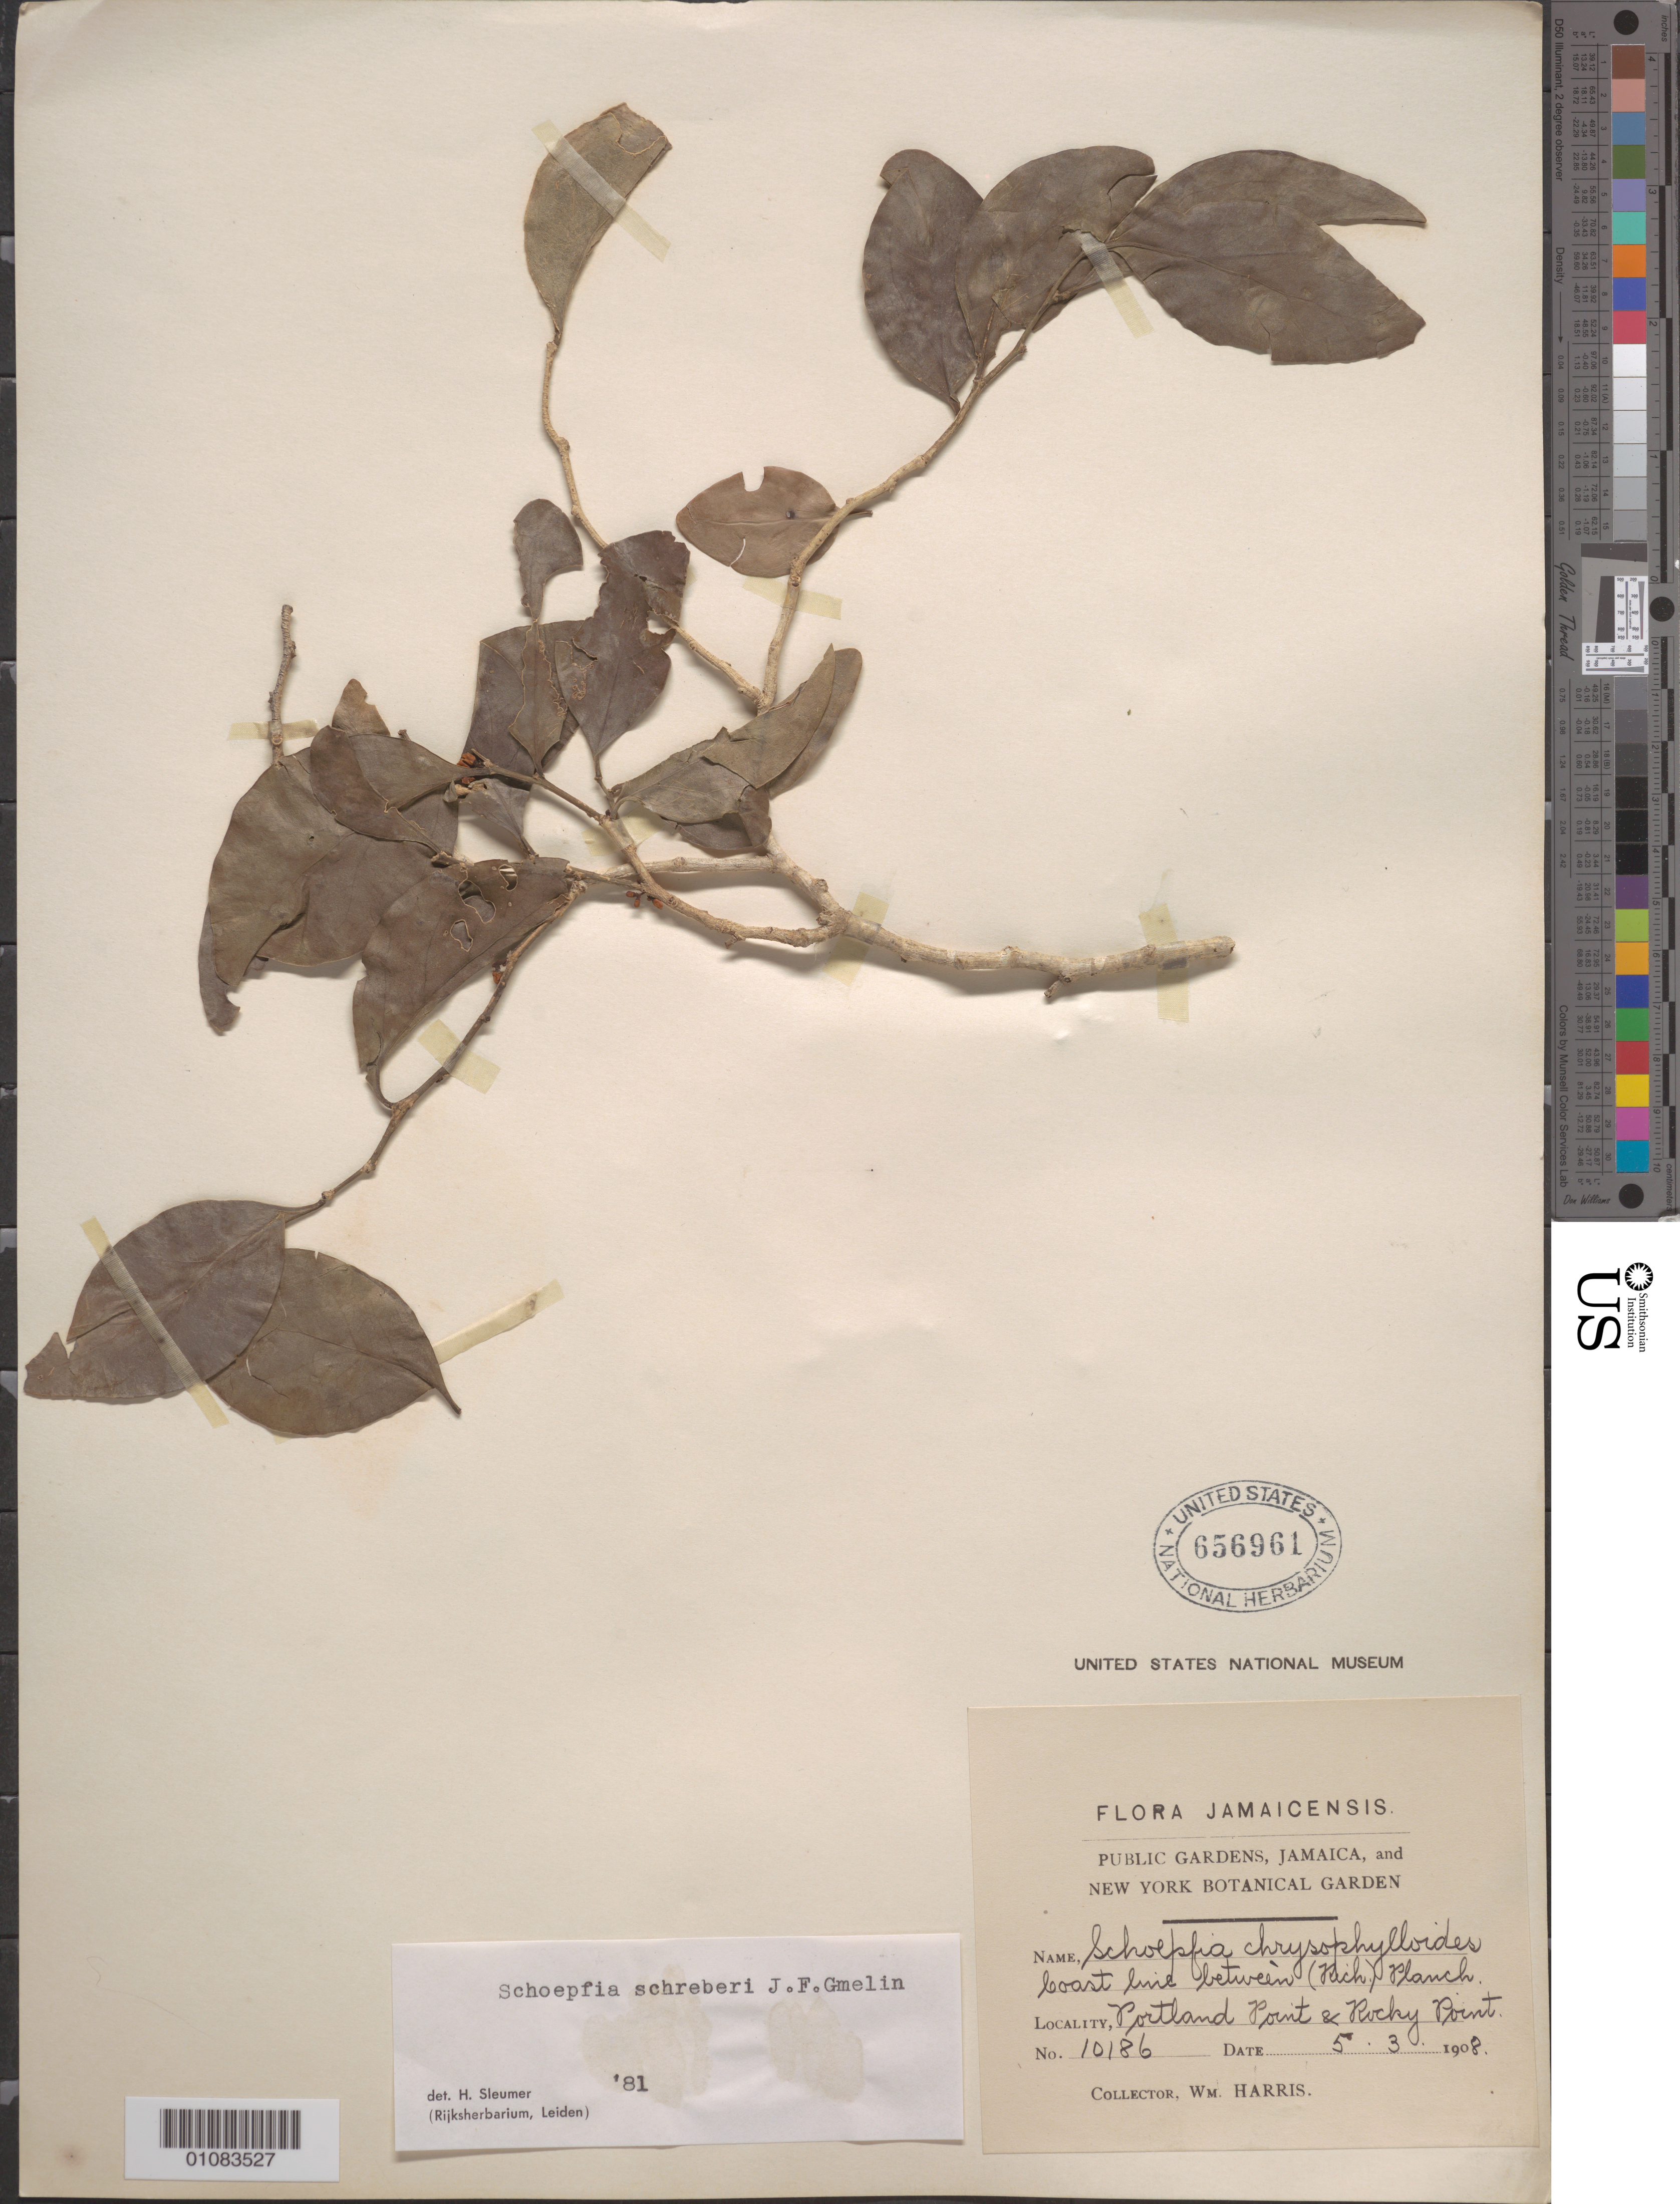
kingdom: Plantae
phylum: Tracheophyta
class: Magnoliopsida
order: Santalales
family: Schoepfiaceae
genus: Schoepfia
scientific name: Schoepfia schreberi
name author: J.F. Gmel.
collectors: W. Harris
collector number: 10186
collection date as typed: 05 Mar 1908 or 03 May 1908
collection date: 1908-03-05 or 1908-05-03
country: Jamaica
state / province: Portland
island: Jamaica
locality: Portland Point & Rocky Point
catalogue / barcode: US 656961